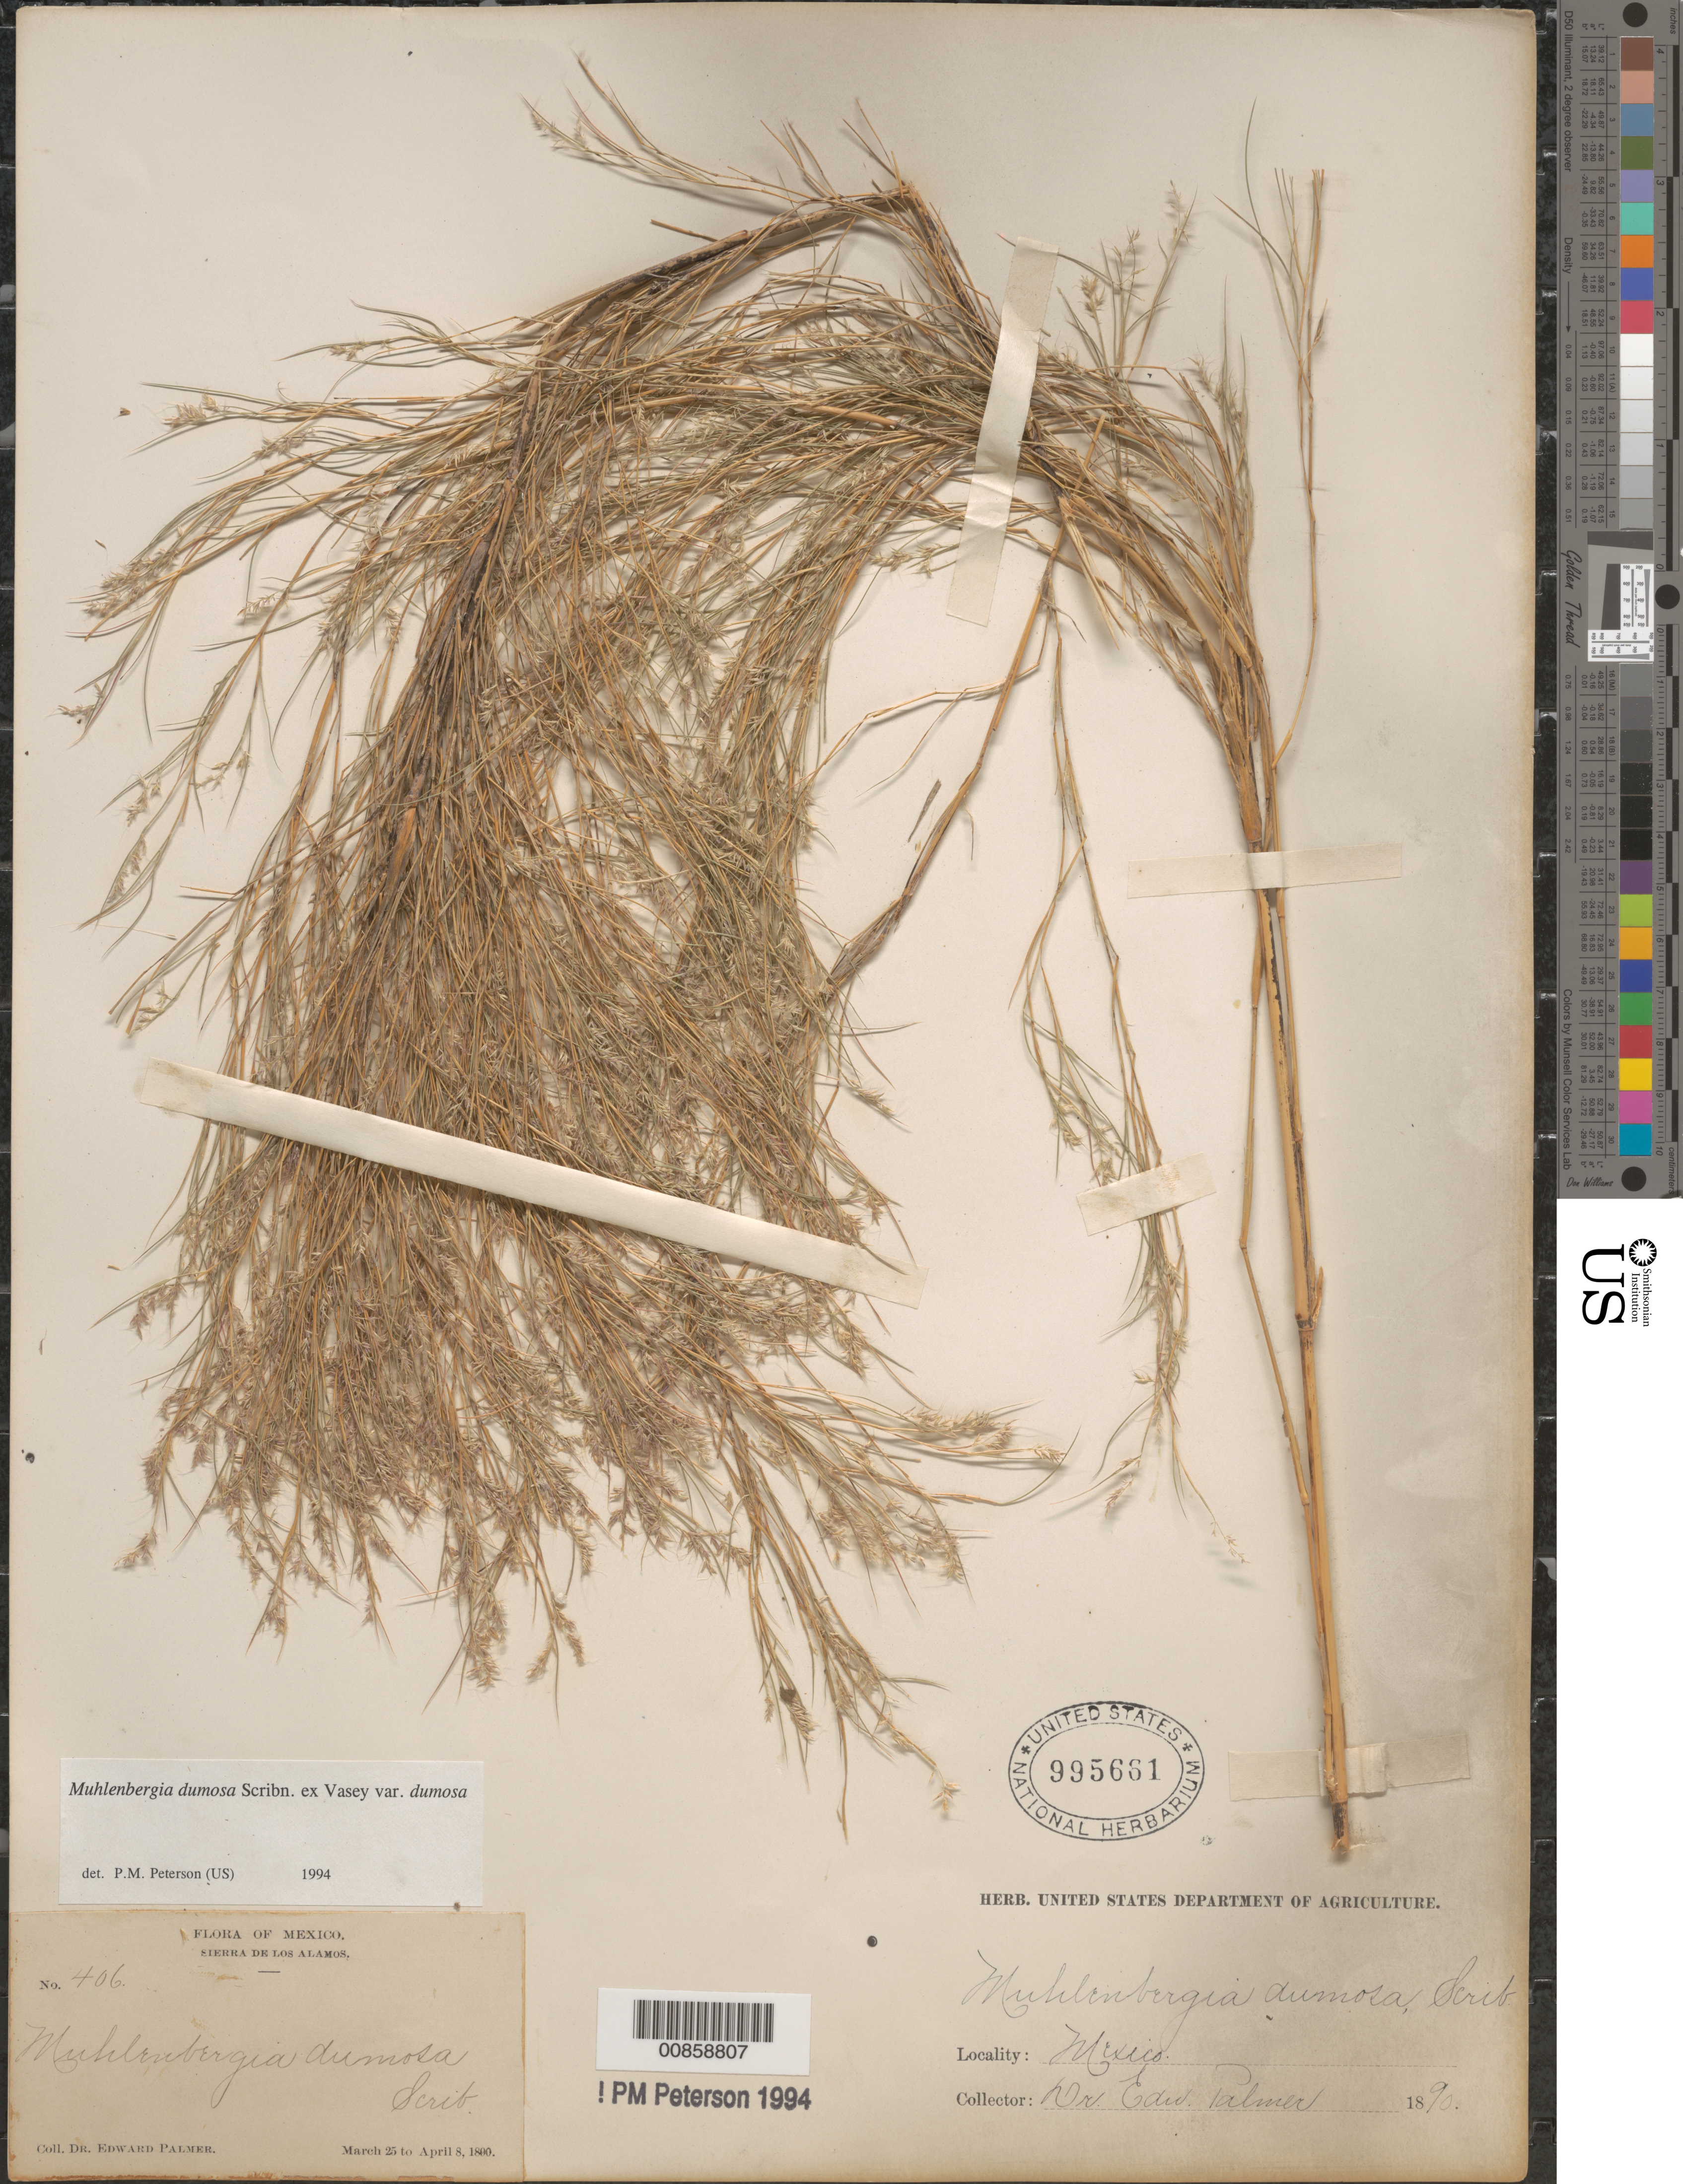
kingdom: Plantae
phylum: Tracheophyta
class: Liliopsida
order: Poales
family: Poaceae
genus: Muhlenbergia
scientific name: Muhlenbergia dumosa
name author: Scribn. ex Vasey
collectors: E. Palmer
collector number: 406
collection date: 1890-03-25/1890-04-08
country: Mexico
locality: Sierra de los Alamos.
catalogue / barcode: US 995661